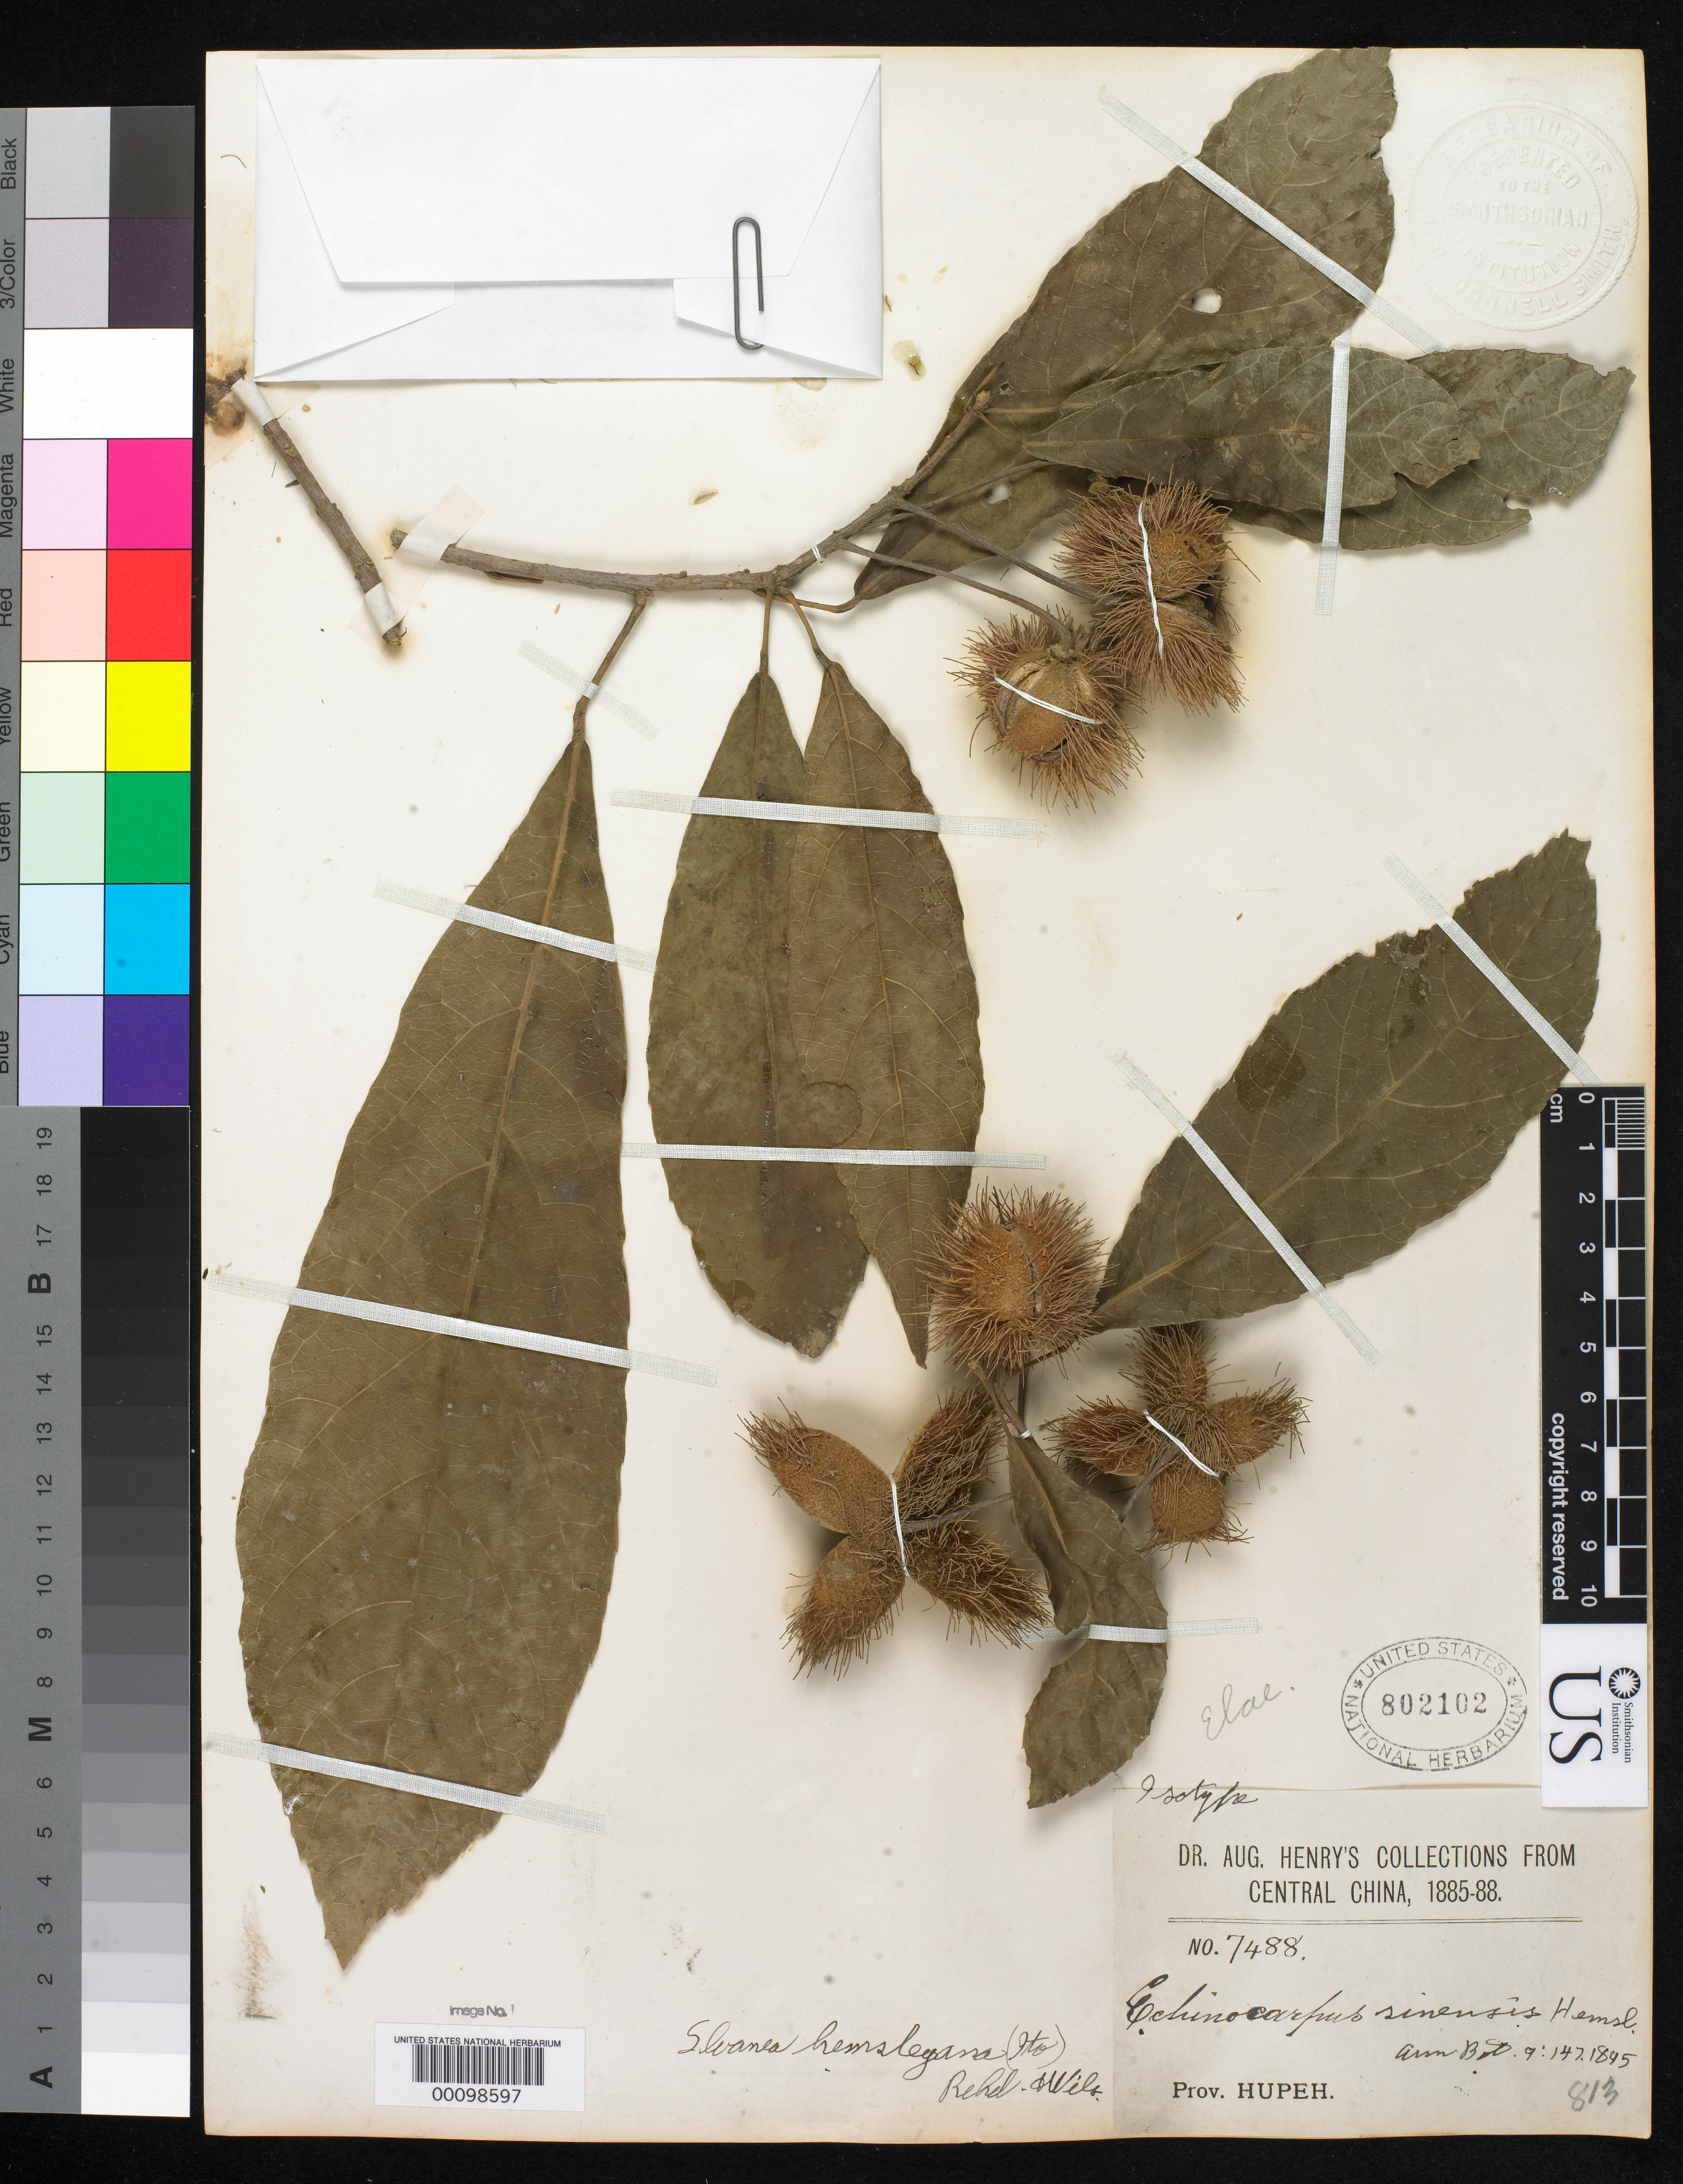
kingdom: Plantae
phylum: Tracheophyta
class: Magnoliopsida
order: Oxalidales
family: Elaeocarpaceae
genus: Echinocarpus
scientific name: Echinocarpus sinensis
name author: Hemsl.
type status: Isotype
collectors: A. Henry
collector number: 7488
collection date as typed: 1885-88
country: China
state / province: Hubei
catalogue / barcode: US 802102